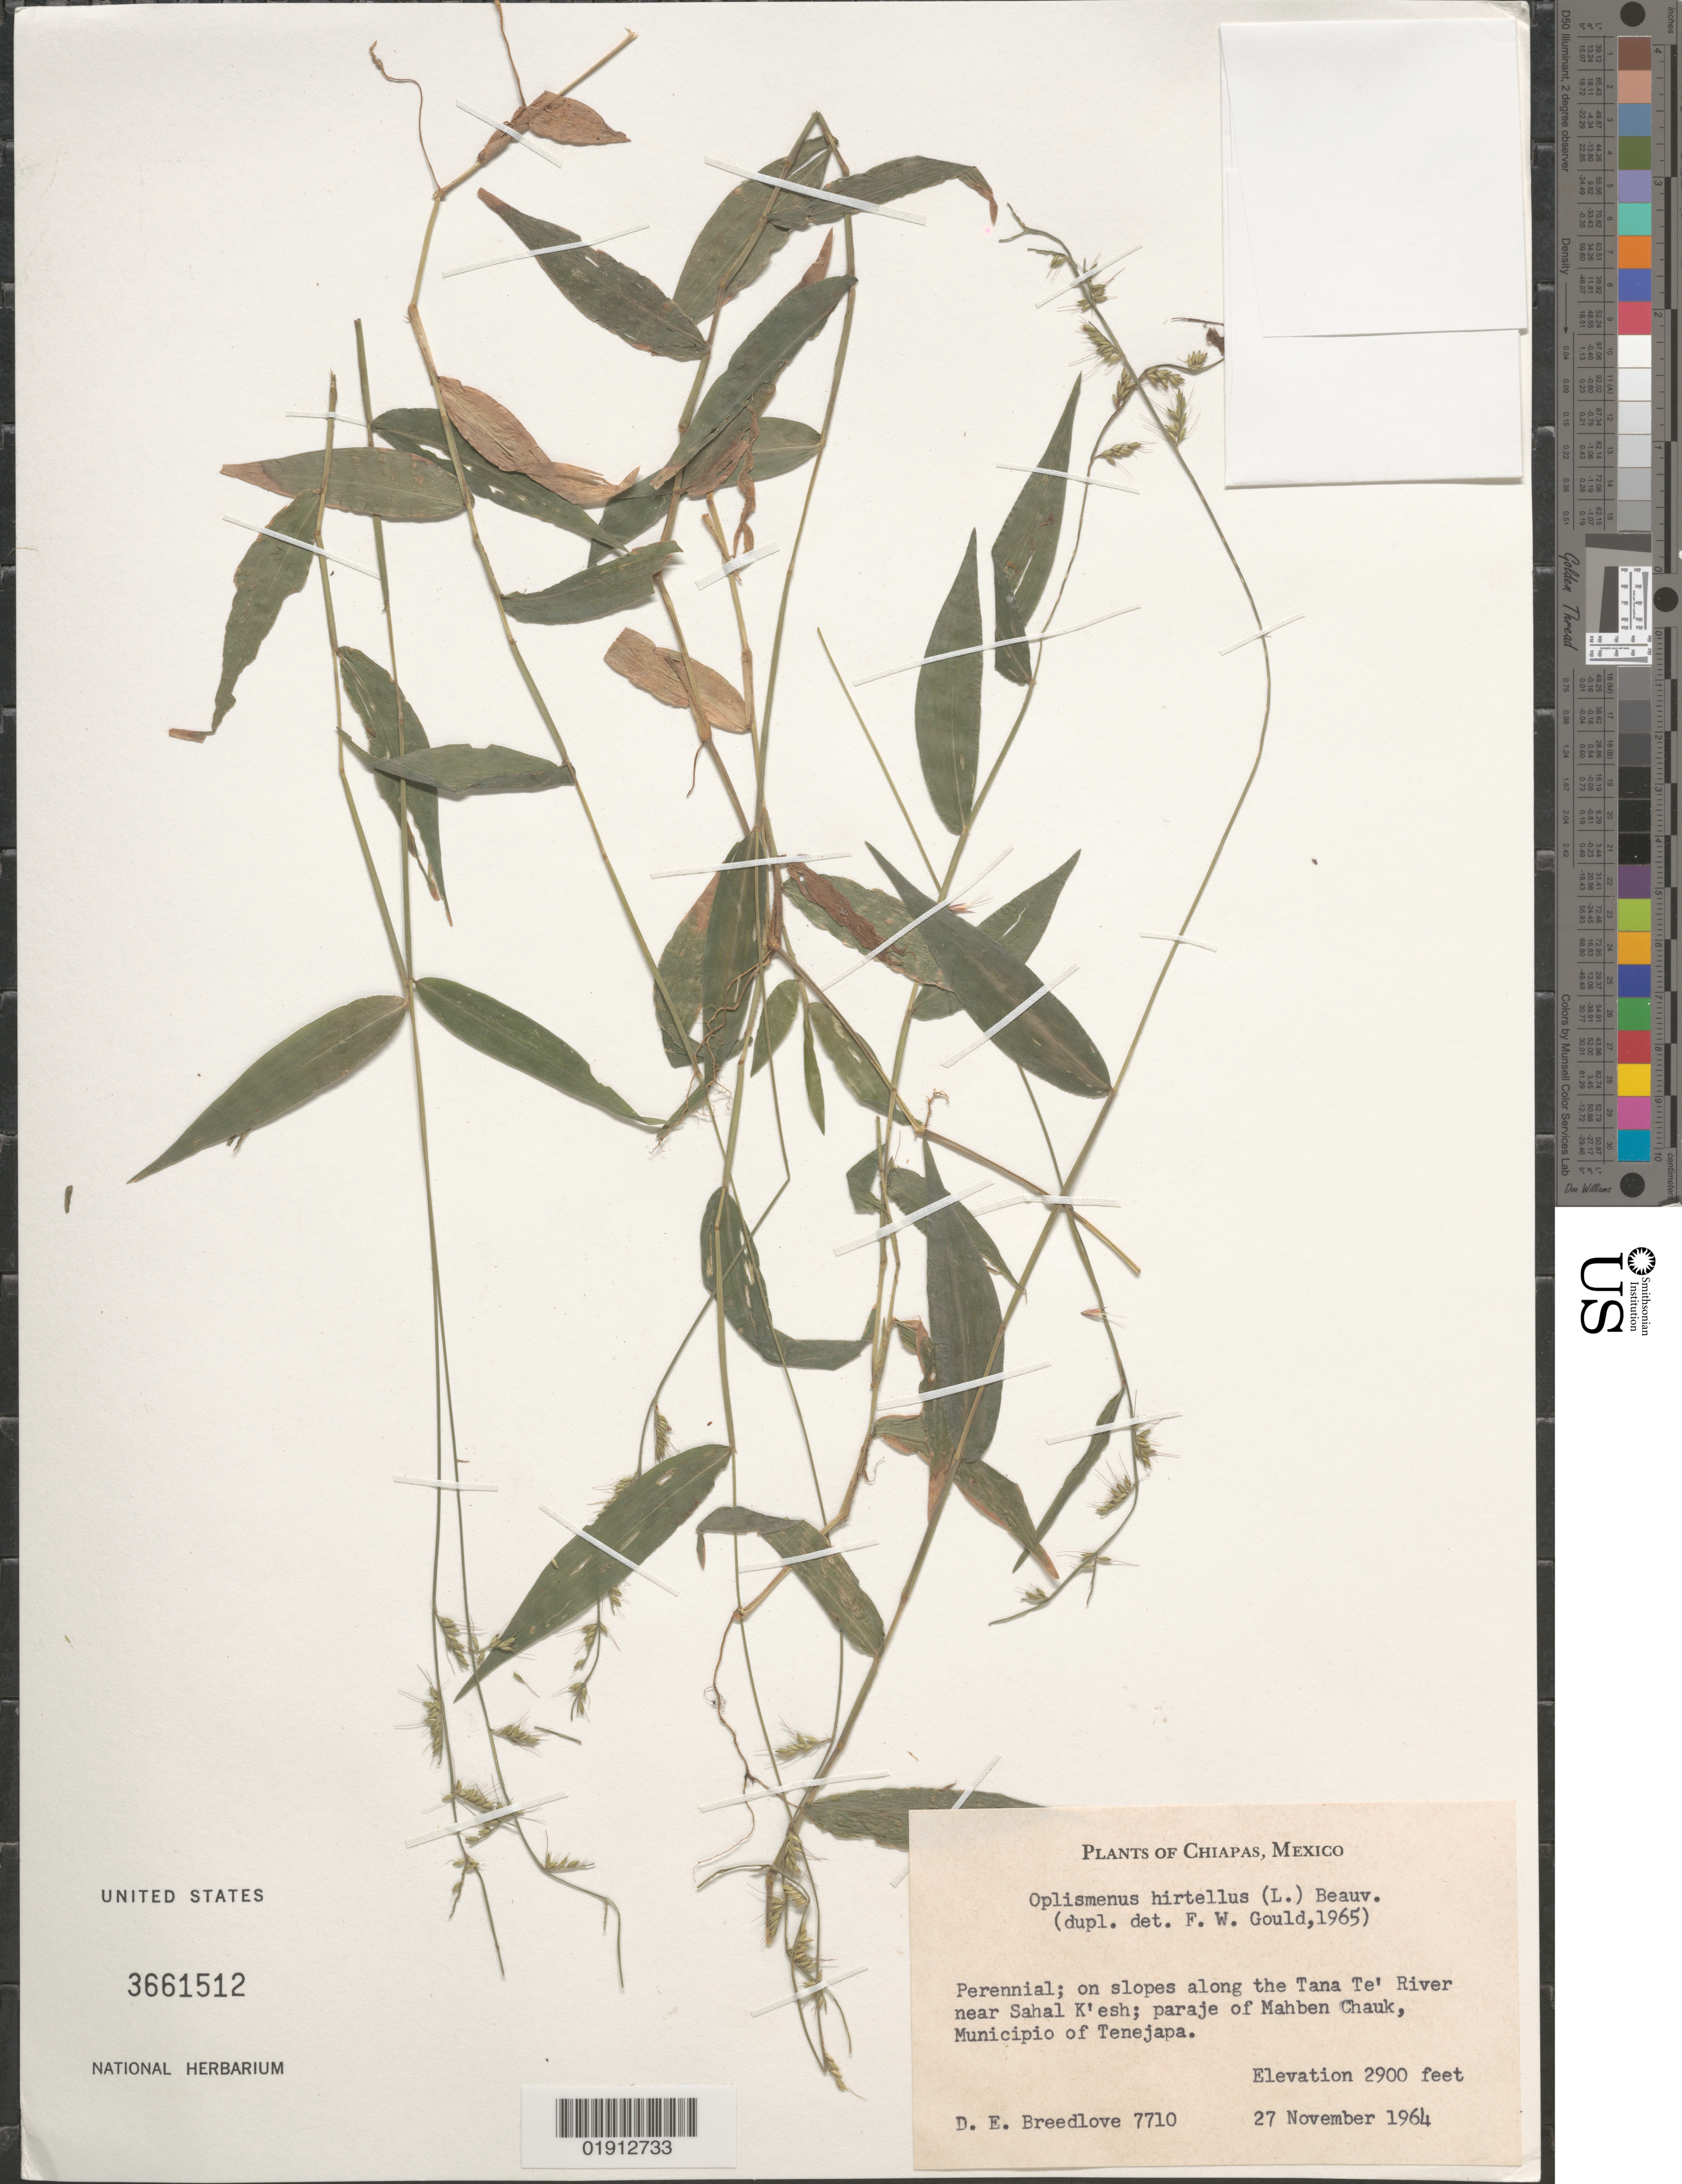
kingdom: Plantae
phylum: Tracheophyta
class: Liliopsida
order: Poales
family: Poaceae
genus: Oplismenus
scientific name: Oplismenus hirtellus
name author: (L.) P. Beauv.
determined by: Gould, F. W.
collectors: D. E. Breedlove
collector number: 7710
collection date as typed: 27 November 1964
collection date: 1964-11-27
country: Mexico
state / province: Chiapas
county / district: Tenejapa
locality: along the Tana Te' river near Sahal K'esh; paraje of Mahben Chauk.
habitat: On slopes along the river.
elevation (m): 884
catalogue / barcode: US 3661512